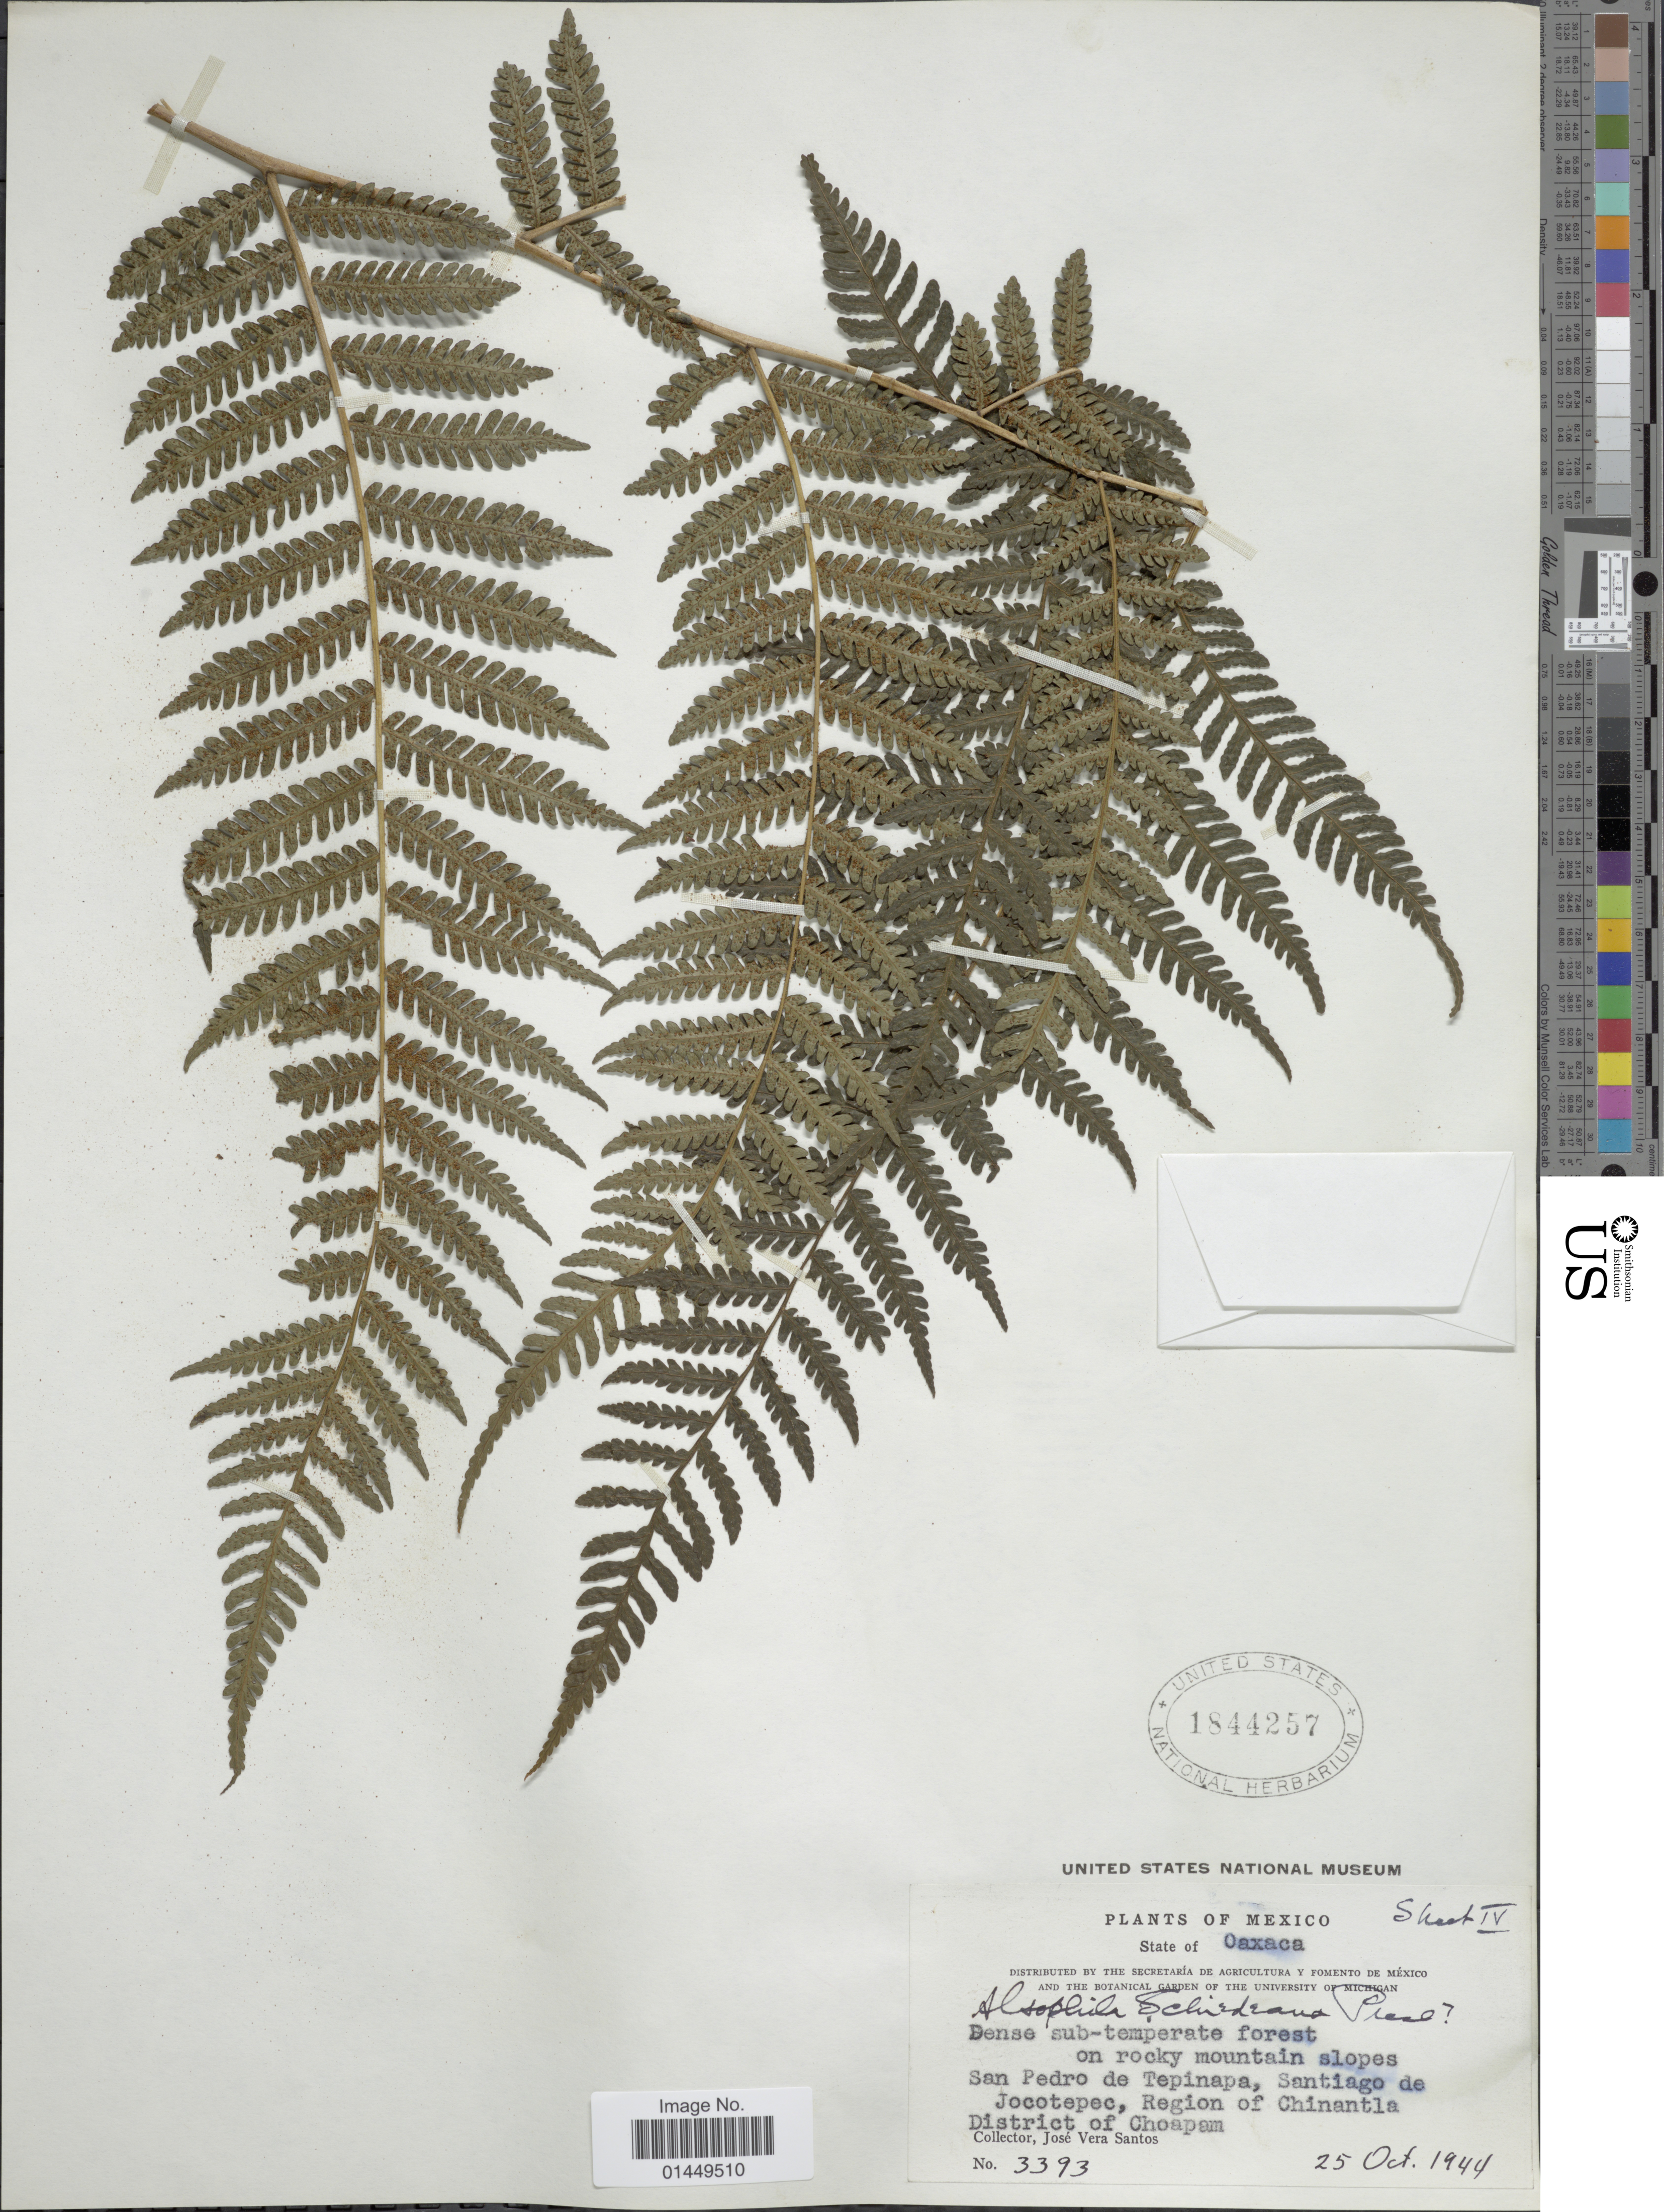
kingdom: Plantae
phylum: Tracheophyta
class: Polypodiopsida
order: Cyatheales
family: Cyatheaceae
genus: Cyathea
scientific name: Cyathea schiedeana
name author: (C. Presl) Domin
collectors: J. V. Santos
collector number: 3393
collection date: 1944-10-25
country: Mexico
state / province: Oaxaca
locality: State of Oaxaca, San Pedro de Tepinapa, Santiago de Jocotepec, Region of Chinantla, District of Choapman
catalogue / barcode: US 1844257